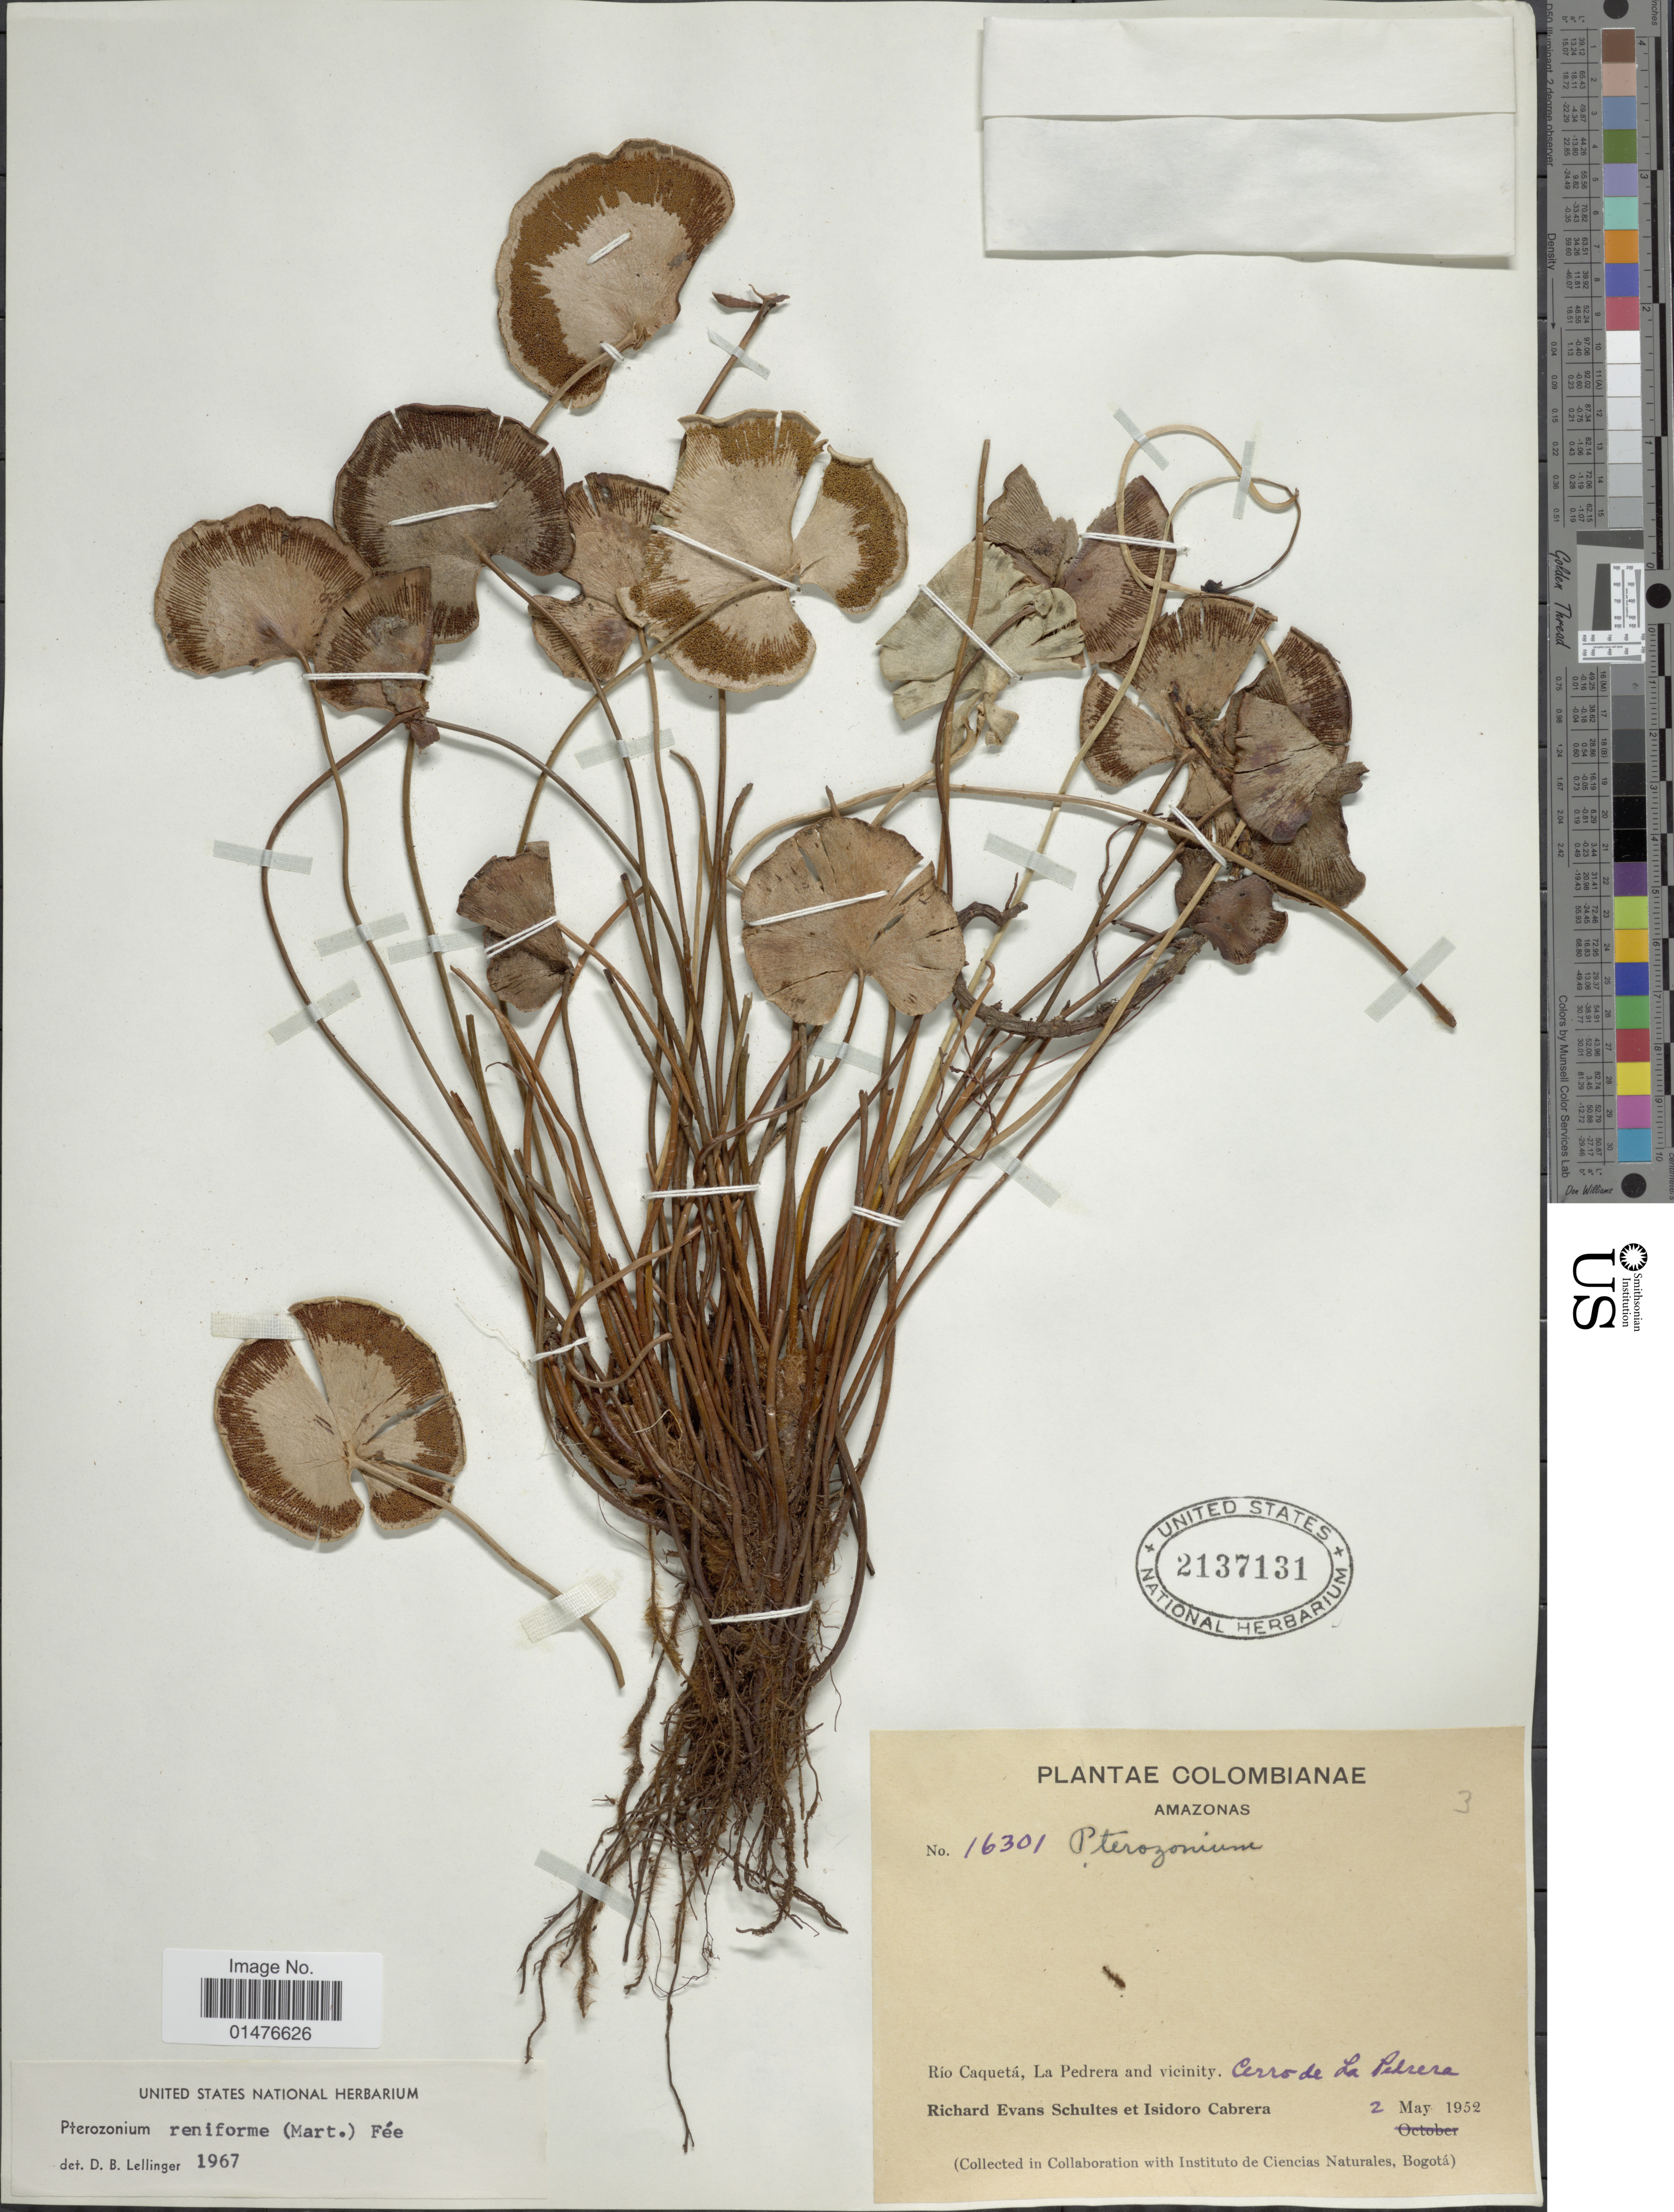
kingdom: Plantae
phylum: Tracheophyta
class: Polypodiopsida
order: Polypodiales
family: Pteridaceae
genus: Pterozonium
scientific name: Pterozonium reniforme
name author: (Mart.) Fée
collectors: R. E. Schultes & I. Cabrera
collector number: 16301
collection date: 1952-05-02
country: Colombia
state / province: Amazônas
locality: Río Caquetá, La Pedrera and vicinity. Cerro de La Pedrera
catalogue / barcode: US 2137131